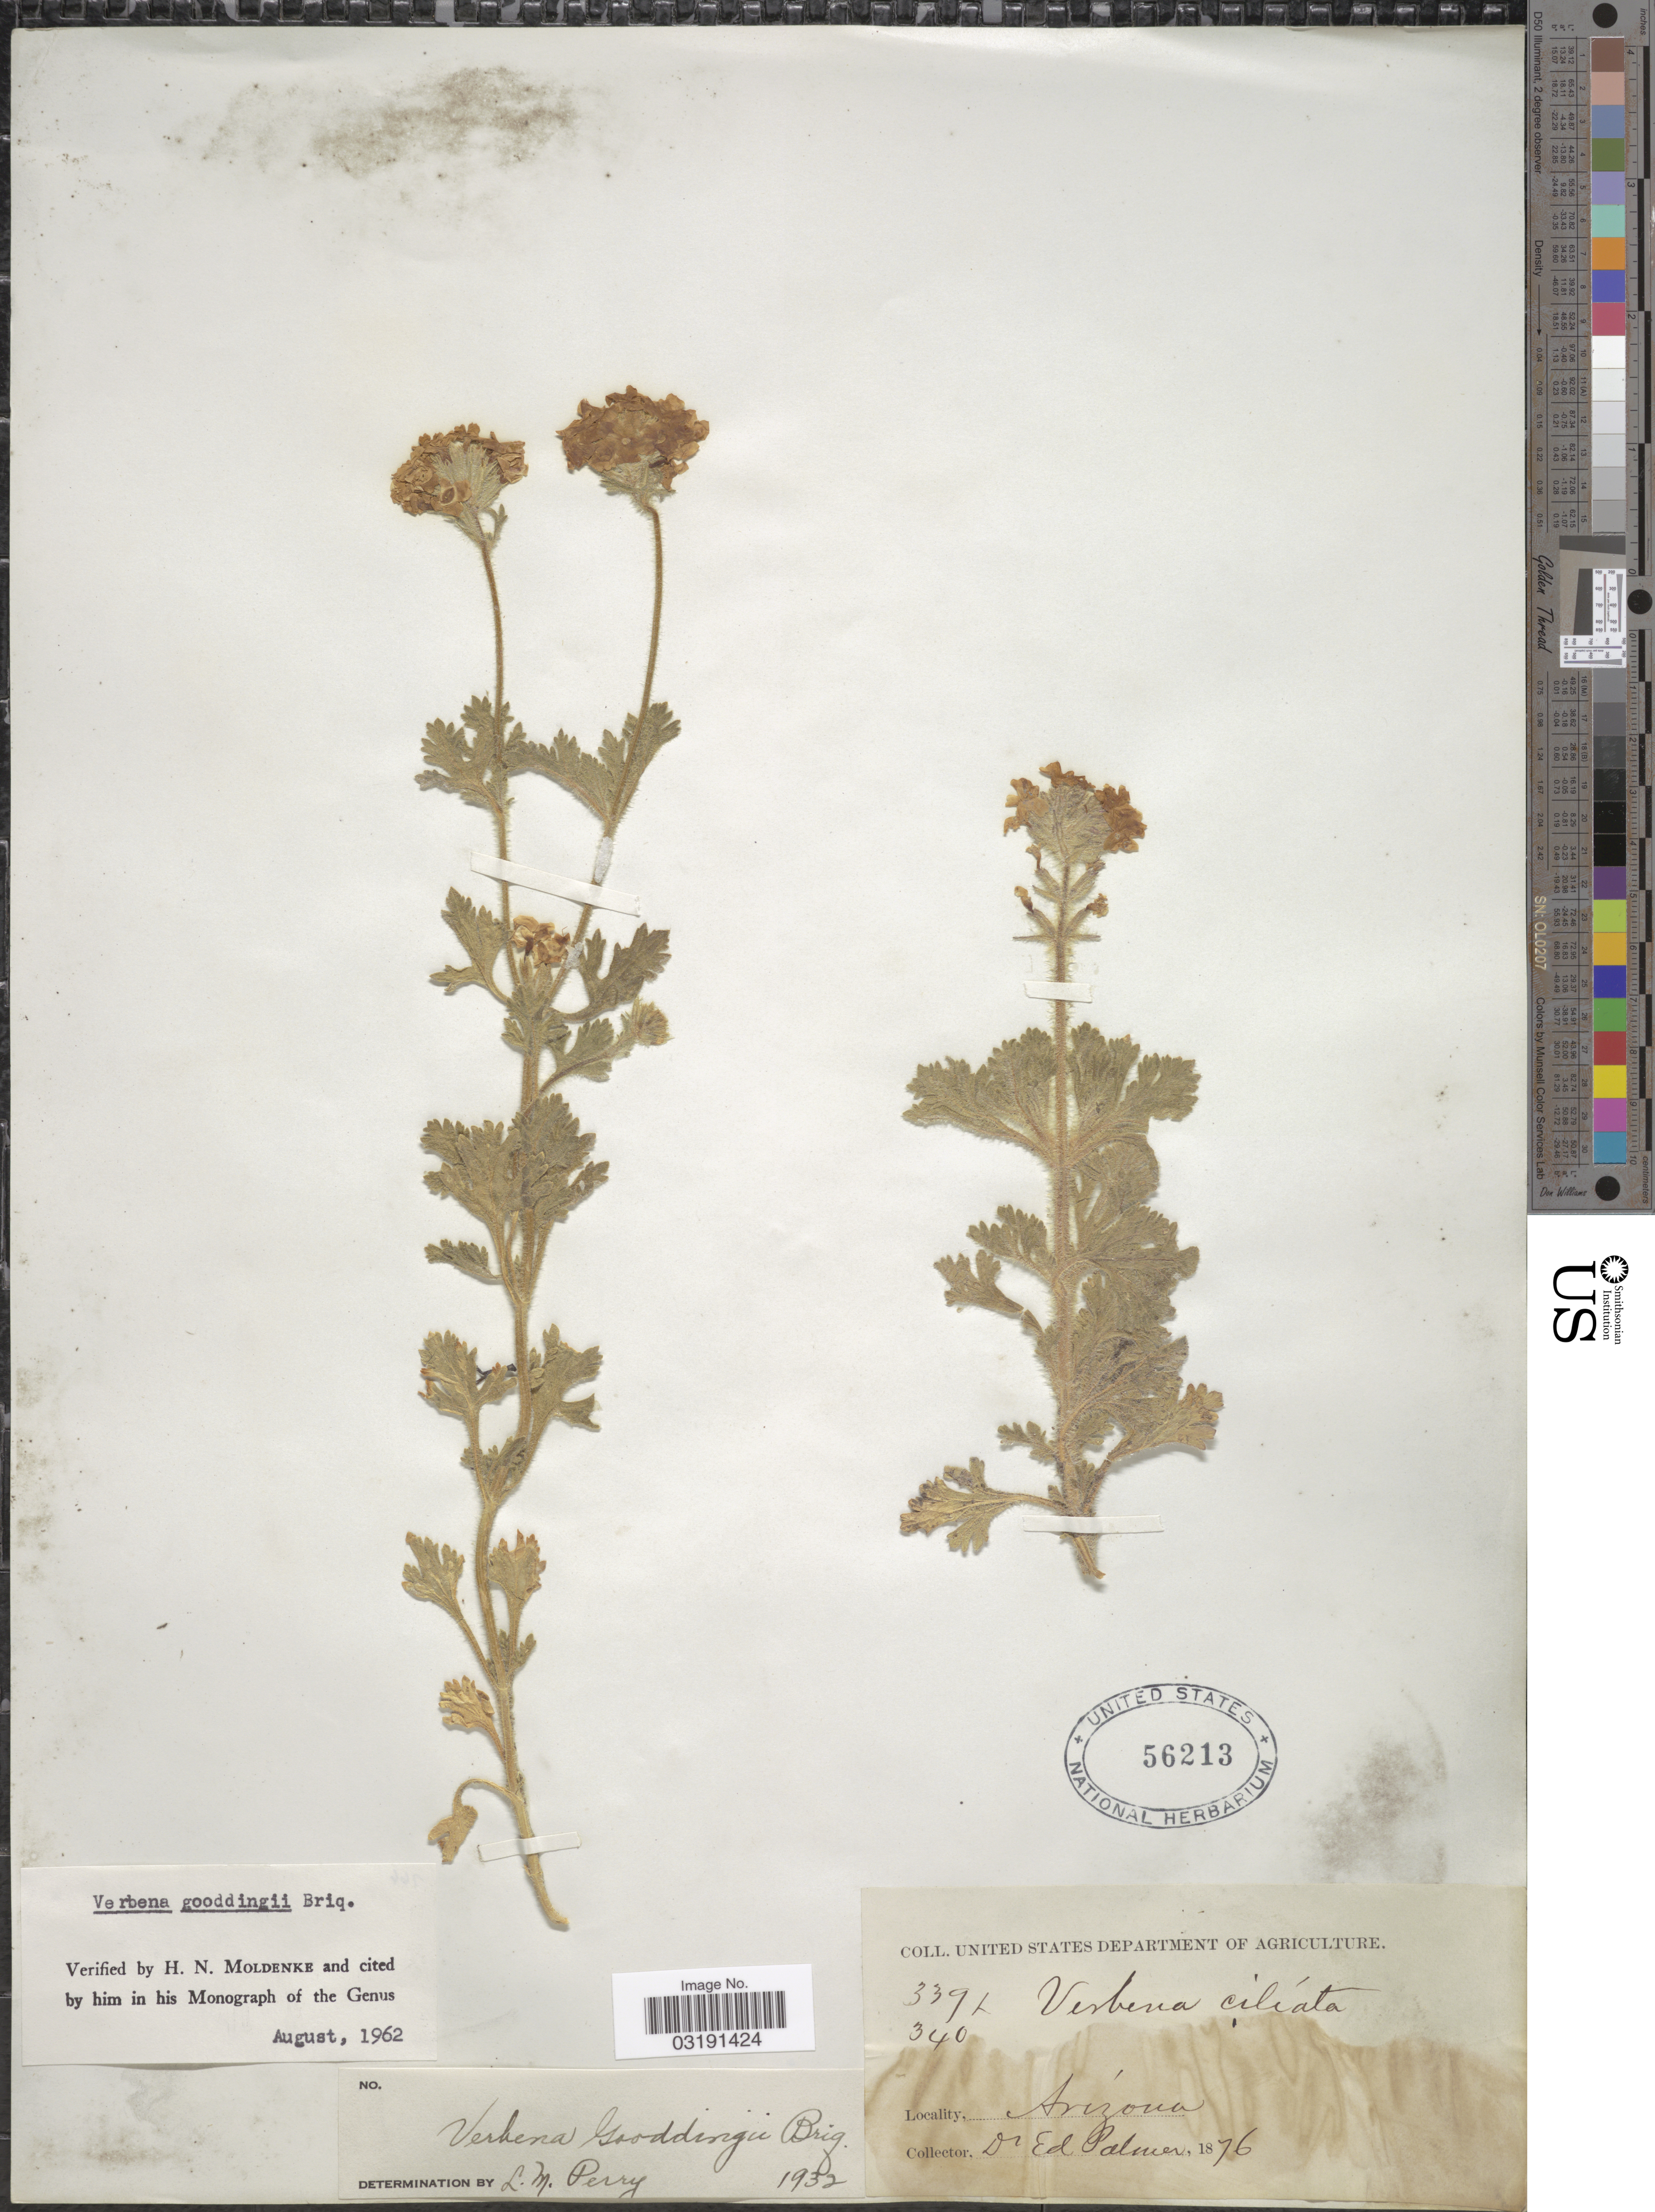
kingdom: Plantae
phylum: Tracheophyta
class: Magnoliopsida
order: Lamiales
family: Verbenaceae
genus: Verbena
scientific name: Verbena gooddingii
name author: Briq.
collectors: E. Palmer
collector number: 339/340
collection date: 1876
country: United States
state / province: Arizona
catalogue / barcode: US 56213